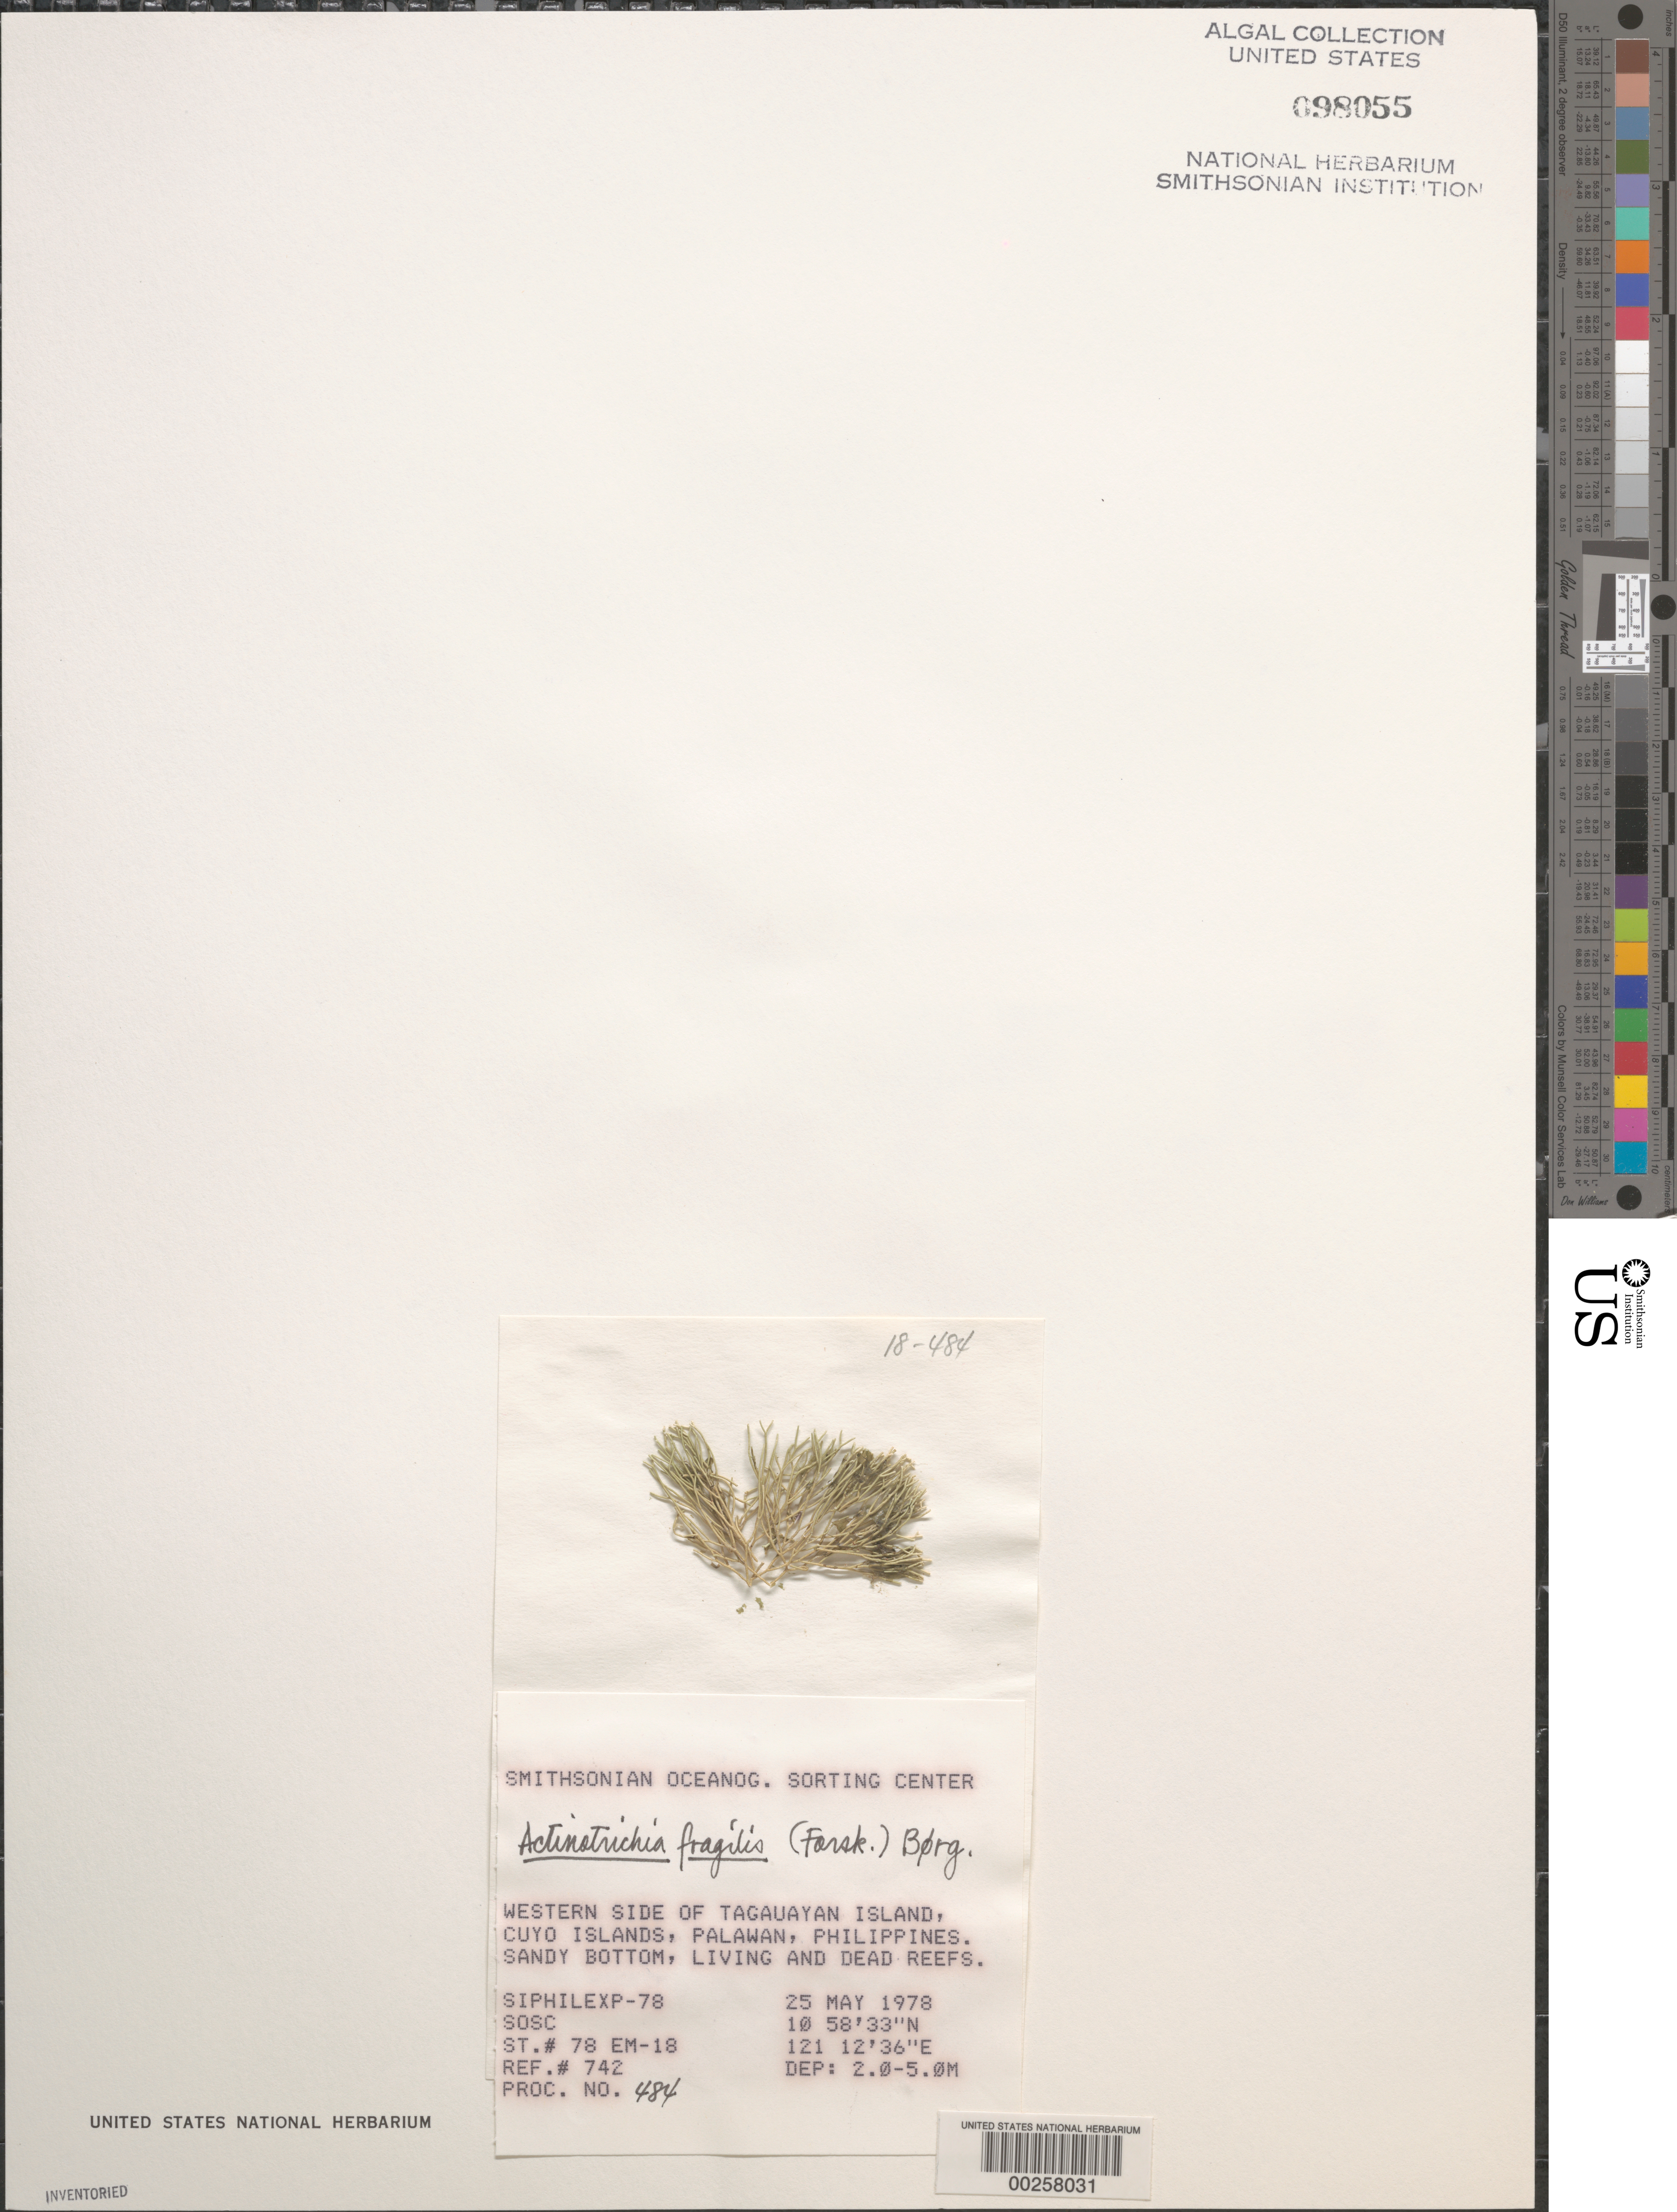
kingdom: Plantae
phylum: Rhodophyta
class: Florideophyceae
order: Nemaliales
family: Galaxauraceae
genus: Actinotrichia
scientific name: Actinotrichia fragilis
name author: (Forssk.) Børgesen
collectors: SOSC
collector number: Station 78 Em-18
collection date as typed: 25 May 1978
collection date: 1978-05-25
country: Philippines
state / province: Mimaropa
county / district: Palawan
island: Tagauayan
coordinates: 10 58' 33" N, 121 12' 36" E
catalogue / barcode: US 98055